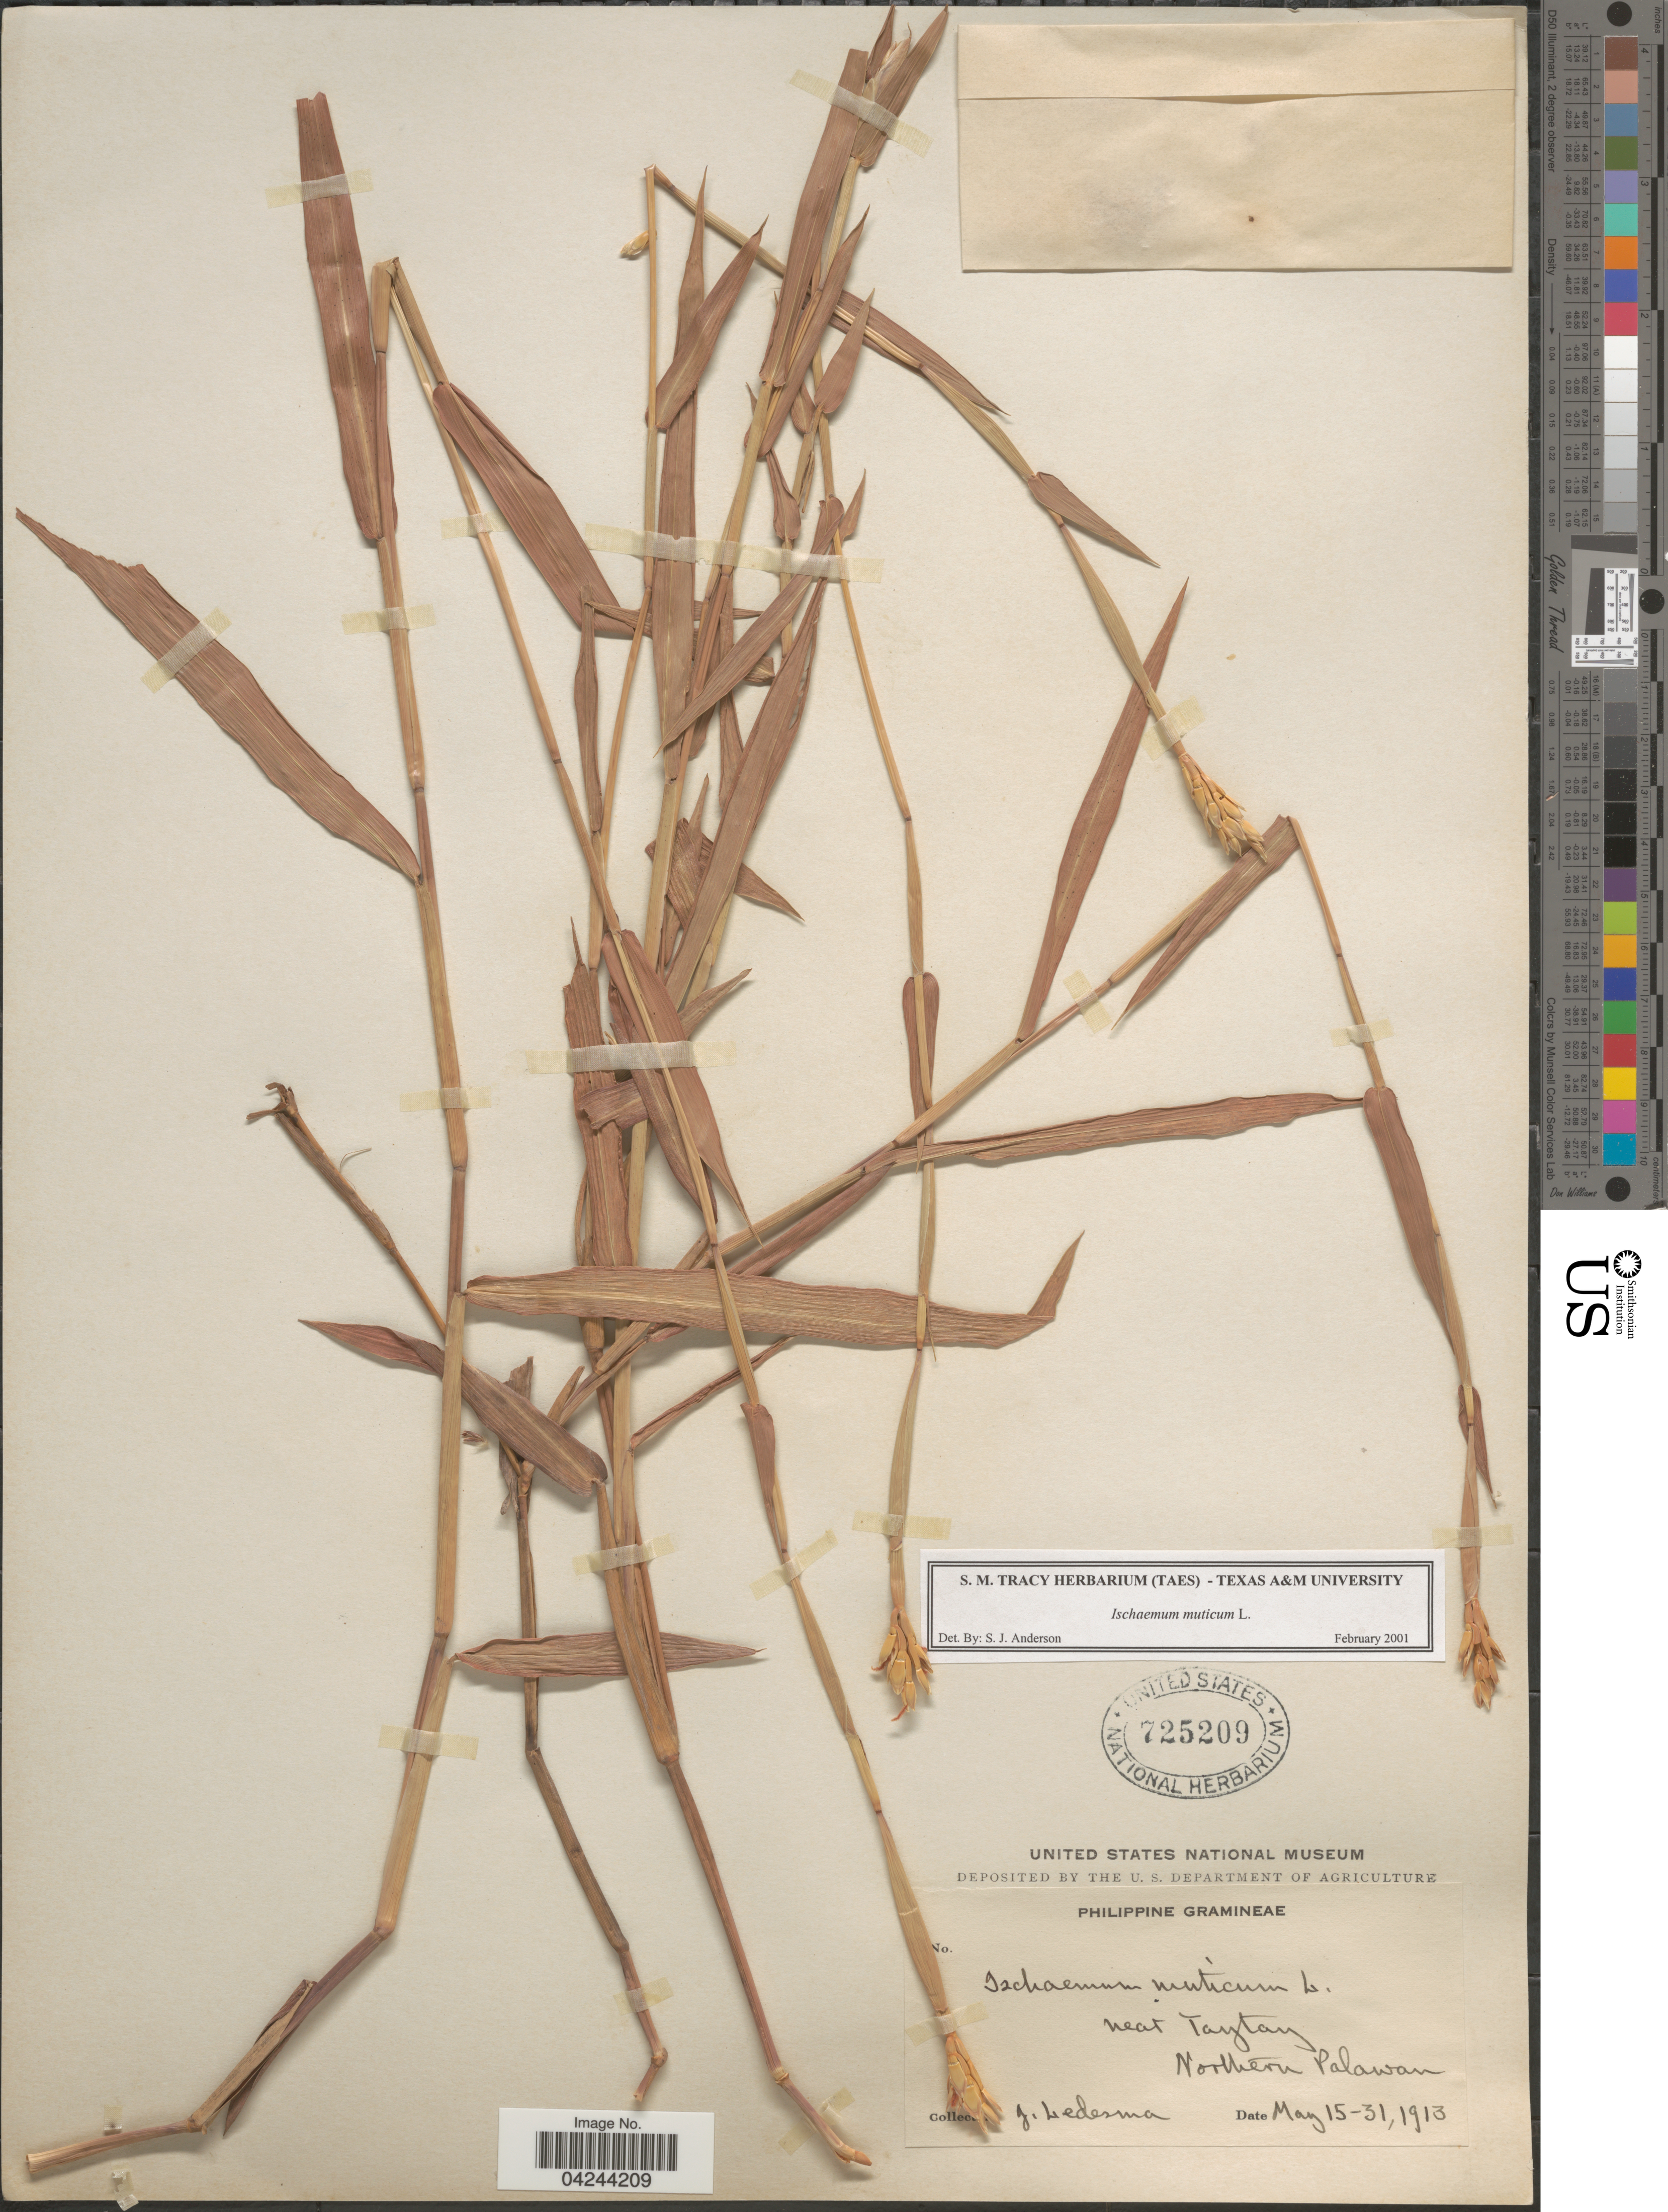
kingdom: Plantae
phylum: Tracheophyta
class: Liliopsida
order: Poales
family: Poaceae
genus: Ischaemum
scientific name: Ischaemum muticum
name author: L.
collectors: G. Ledesma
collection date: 1913-05-15/1913-05-31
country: Philippines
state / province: Mimaropa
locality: Near Taytay. Northern Palawan.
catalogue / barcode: US 725209